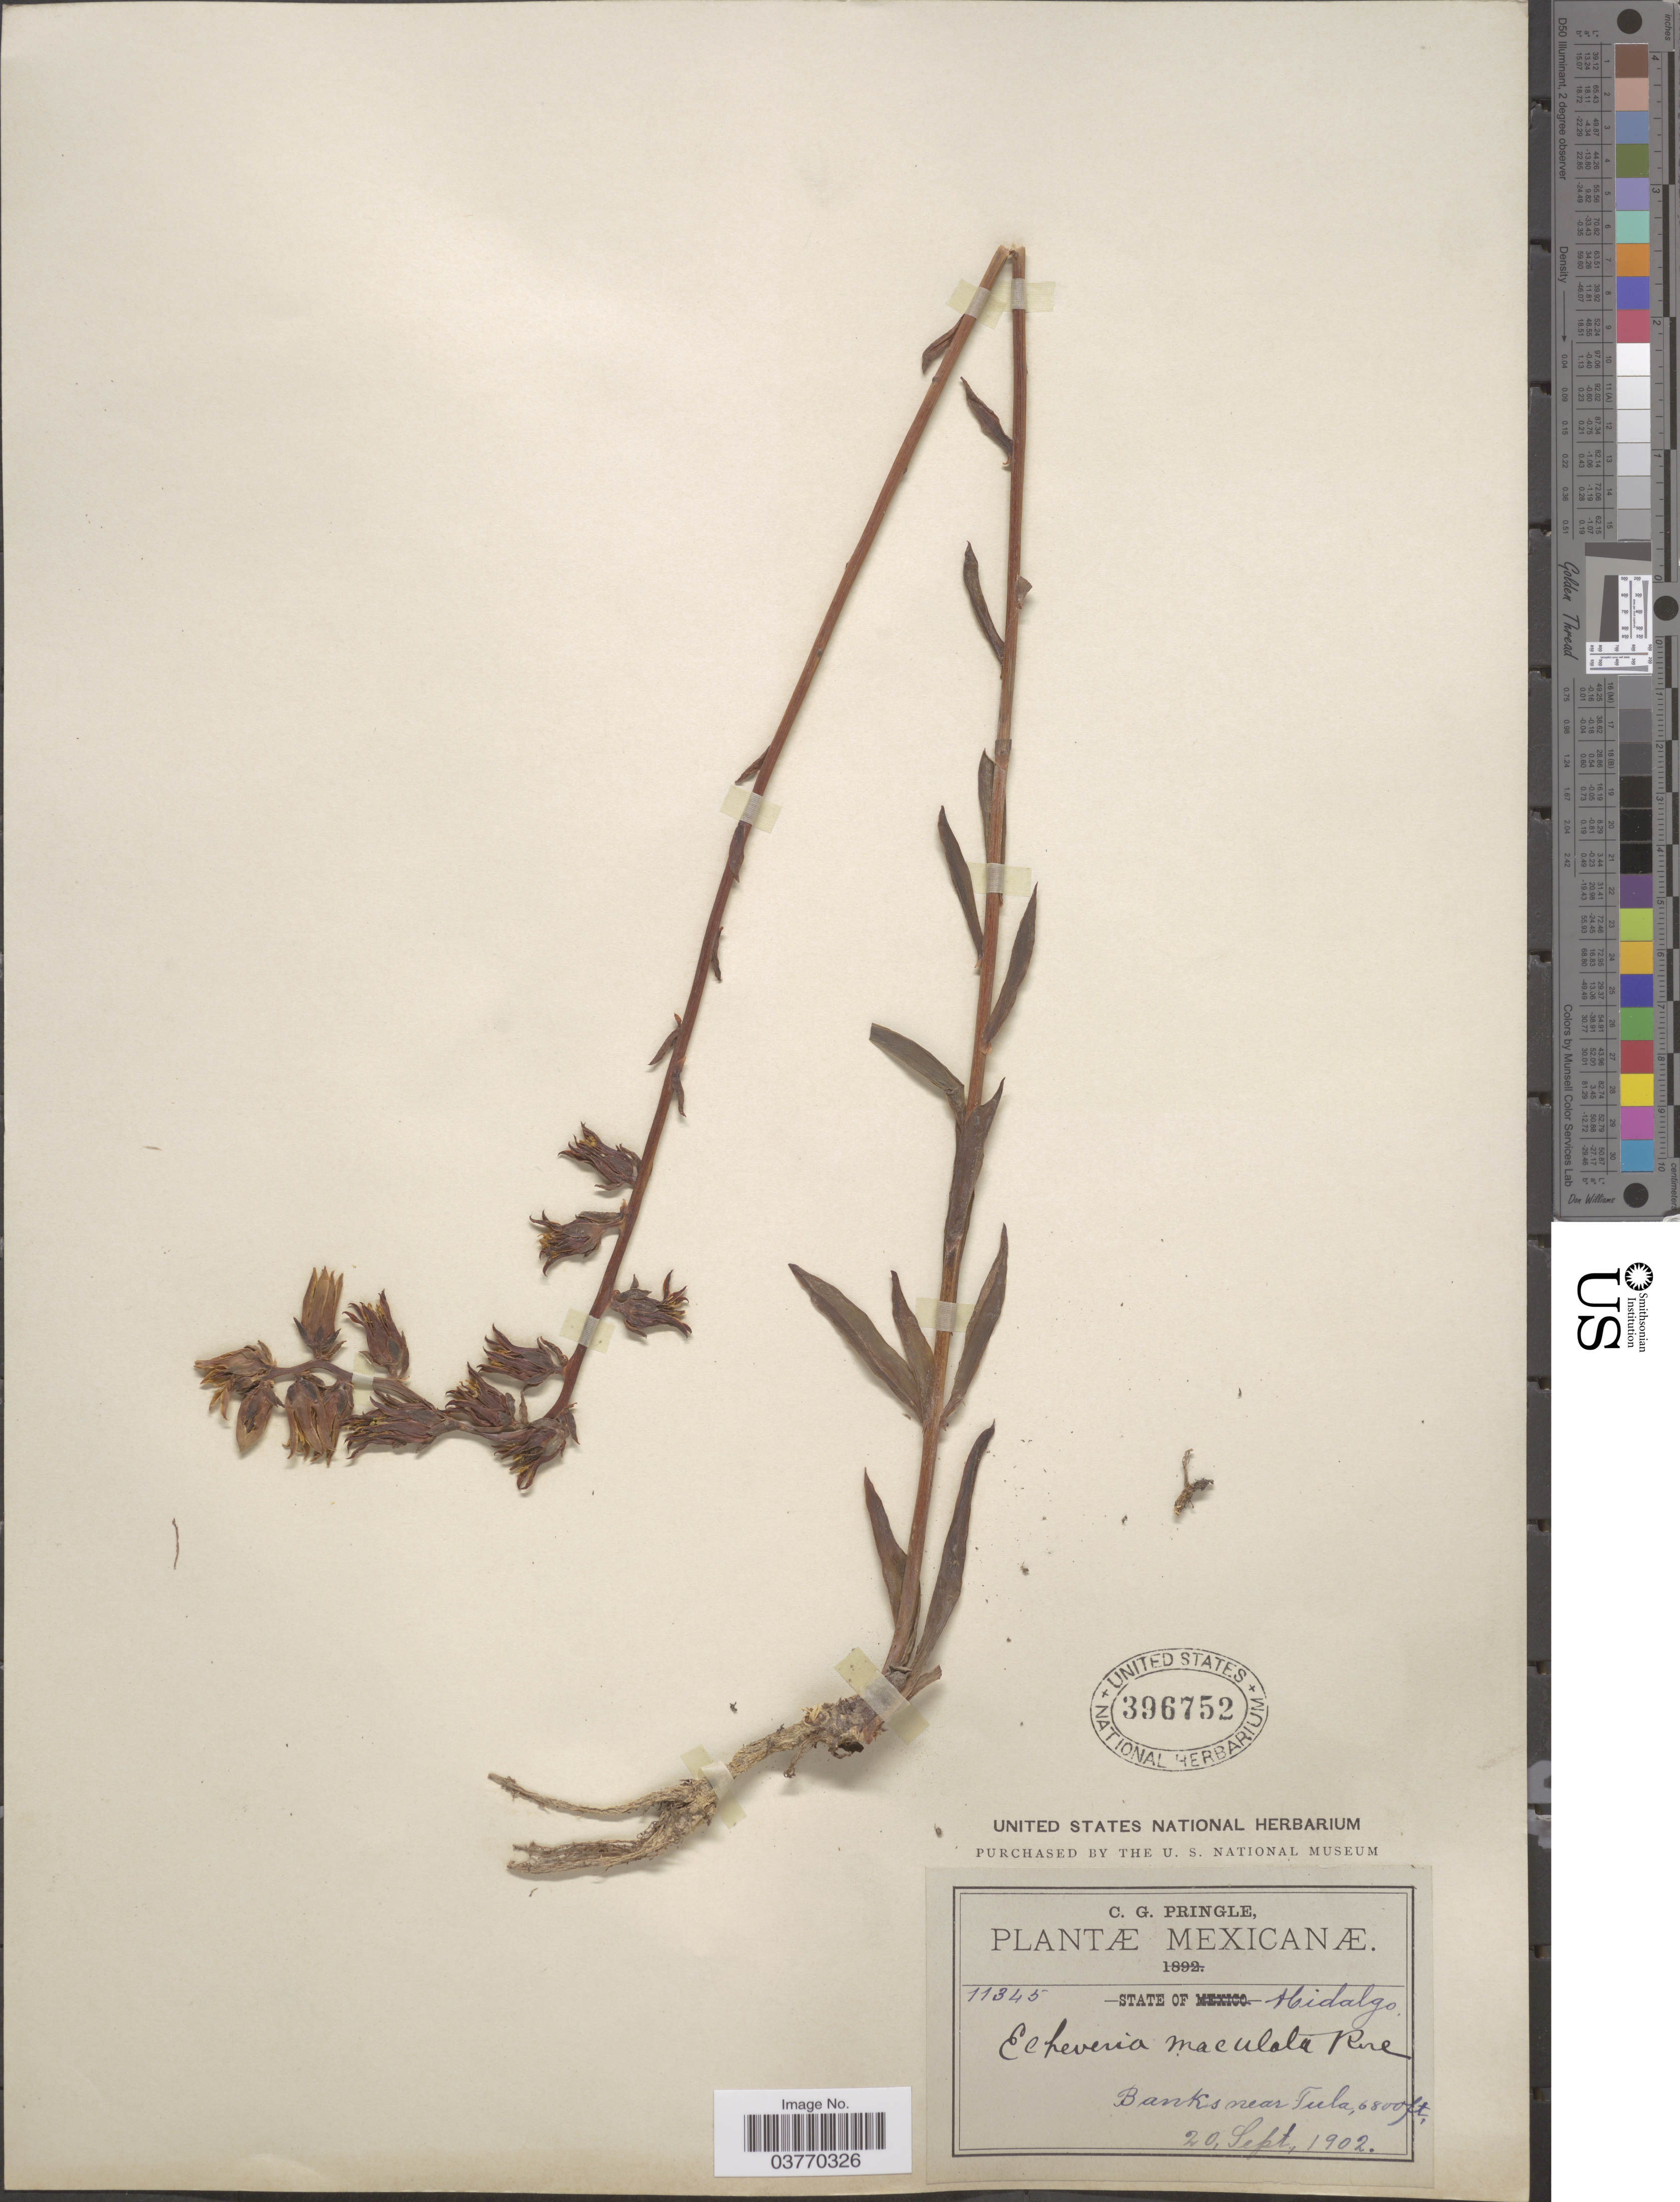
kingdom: Plantae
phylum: Tracheophyta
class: Magnoliopsida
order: Saxifragales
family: Crassulaceae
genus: Echeveria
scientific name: Echeveria maculata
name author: Rose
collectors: C. G. Pringle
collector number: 11345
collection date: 1902-09-20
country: Mexico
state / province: Hidalgo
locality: Banks near Tula.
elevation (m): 2073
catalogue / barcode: US 396752